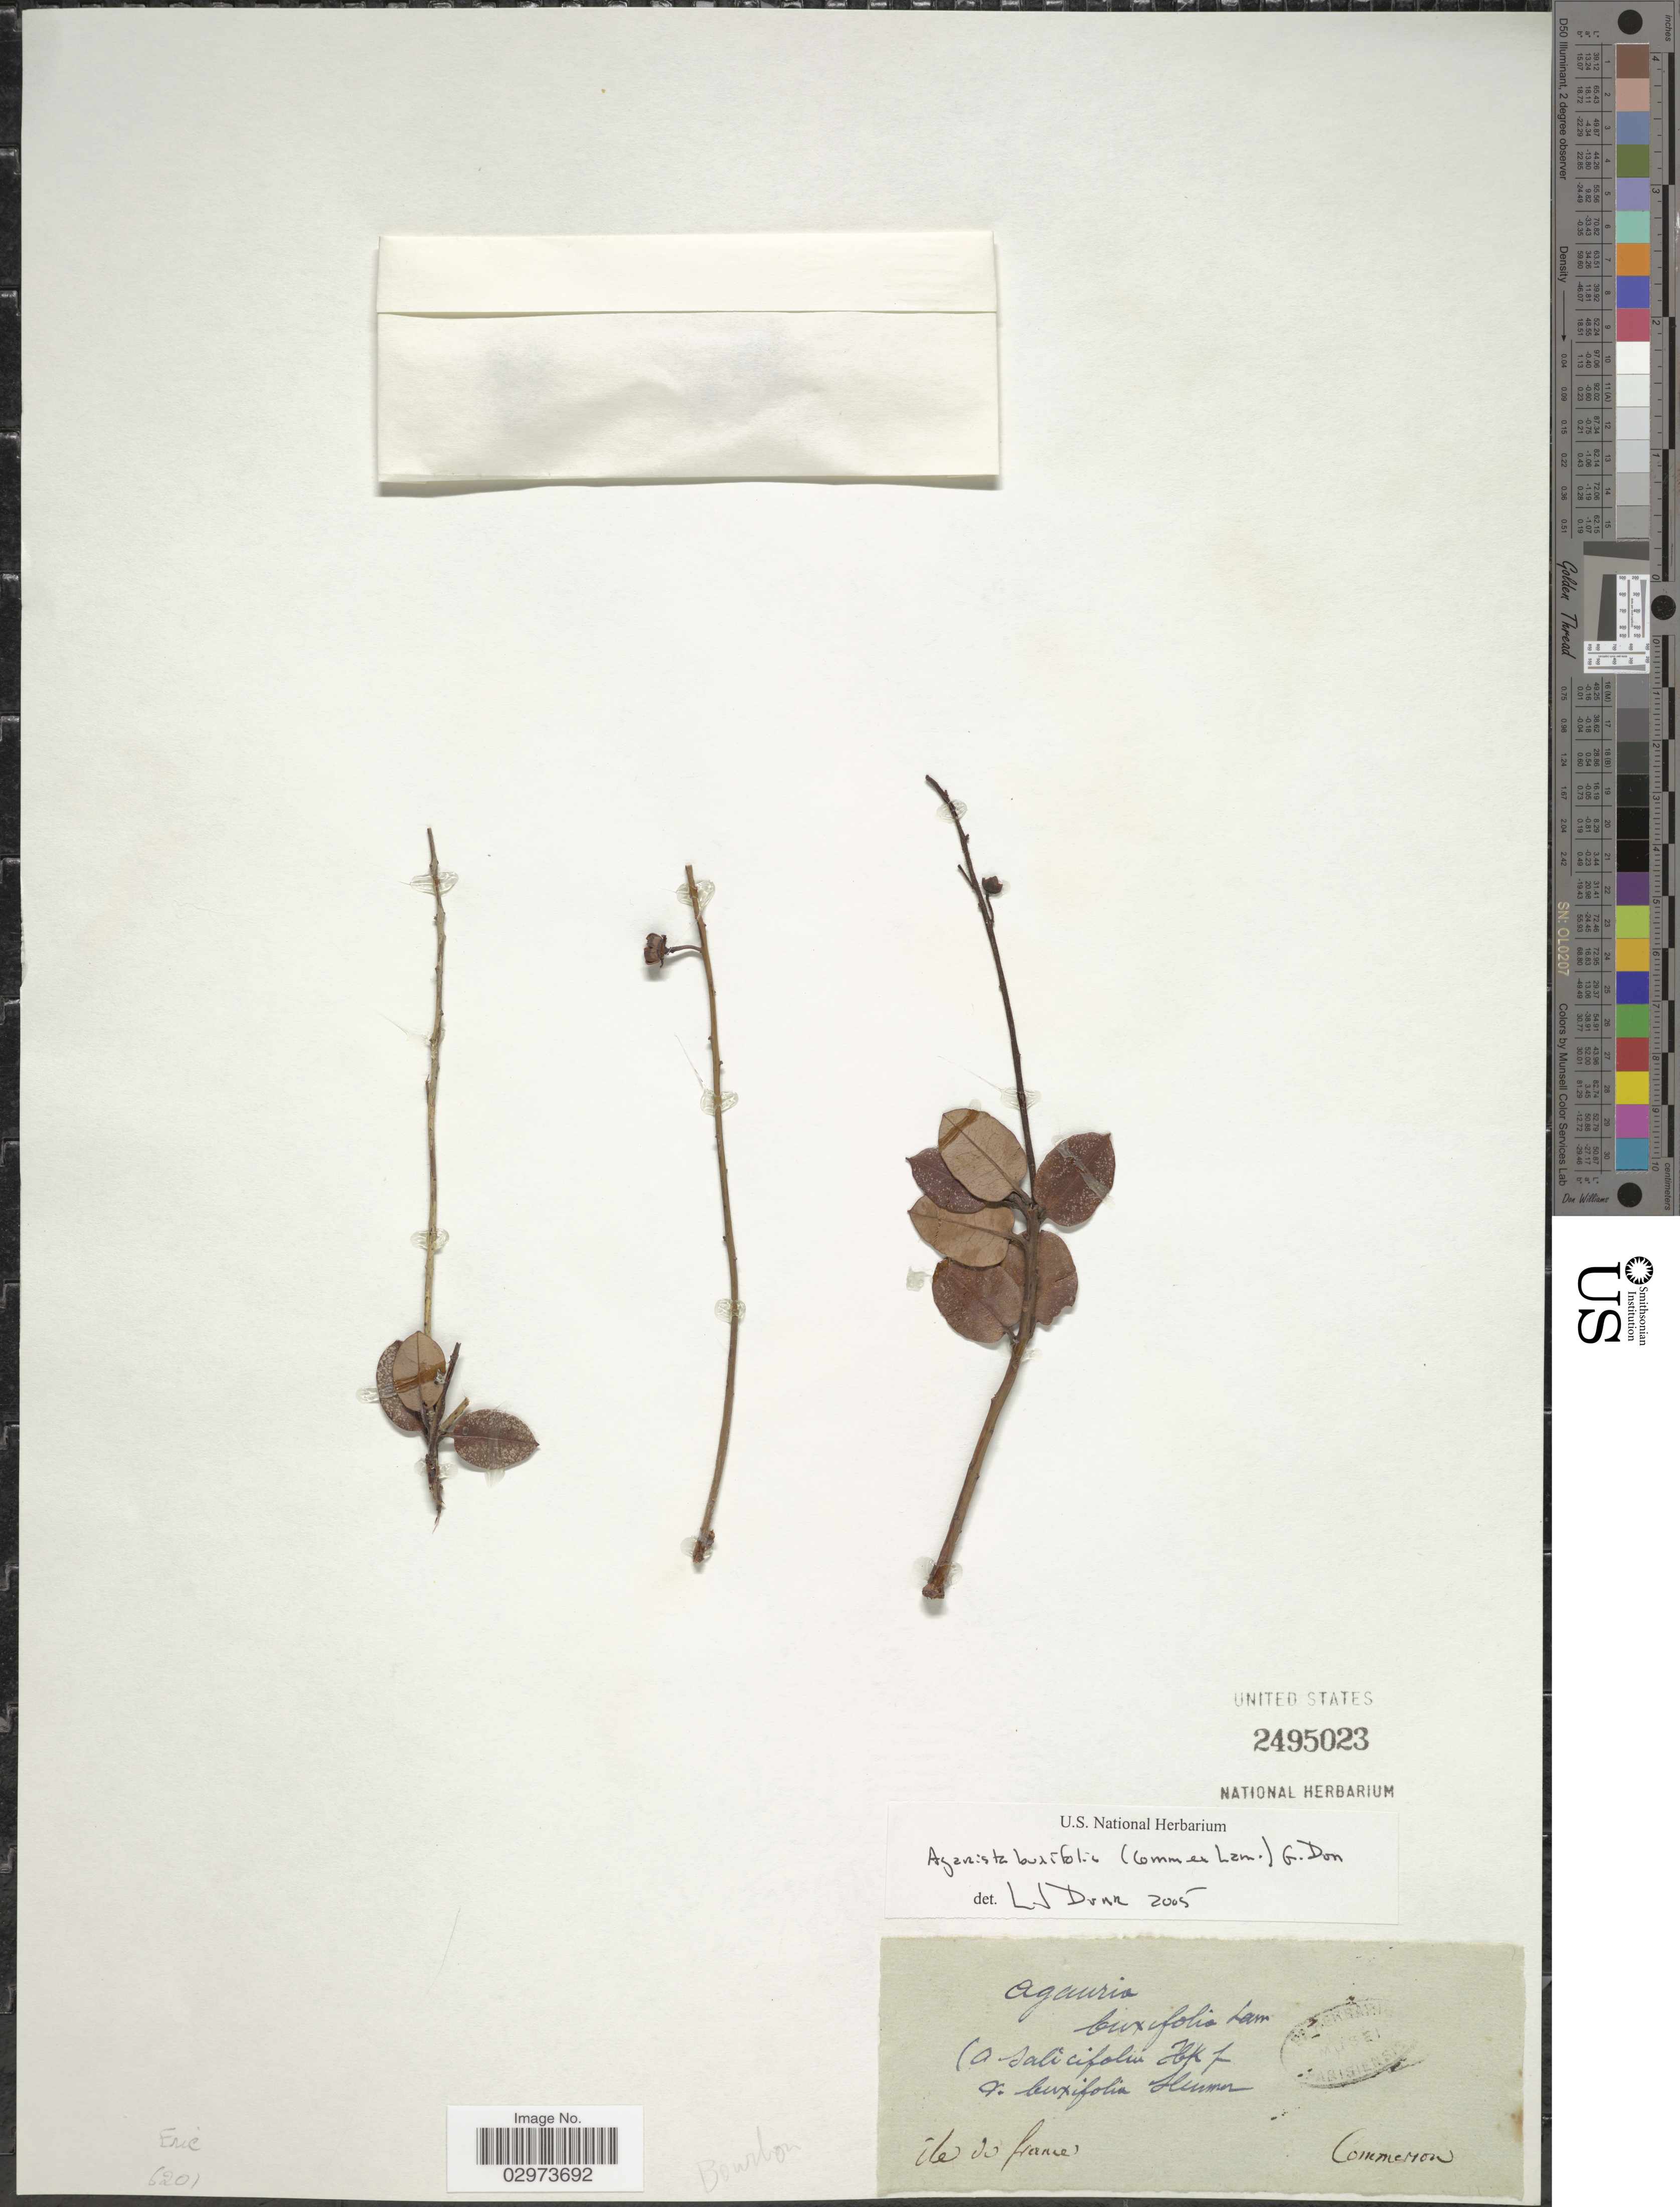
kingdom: Plantae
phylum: Tracheophyta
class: Magnoliopsida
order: Ericales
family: Ericaceae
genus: Agarista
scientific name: Agarista buxifolia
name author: (Lam.) G. Don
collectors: Commerson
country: Mauritius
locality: Íle de France.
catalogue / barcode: US 2495023